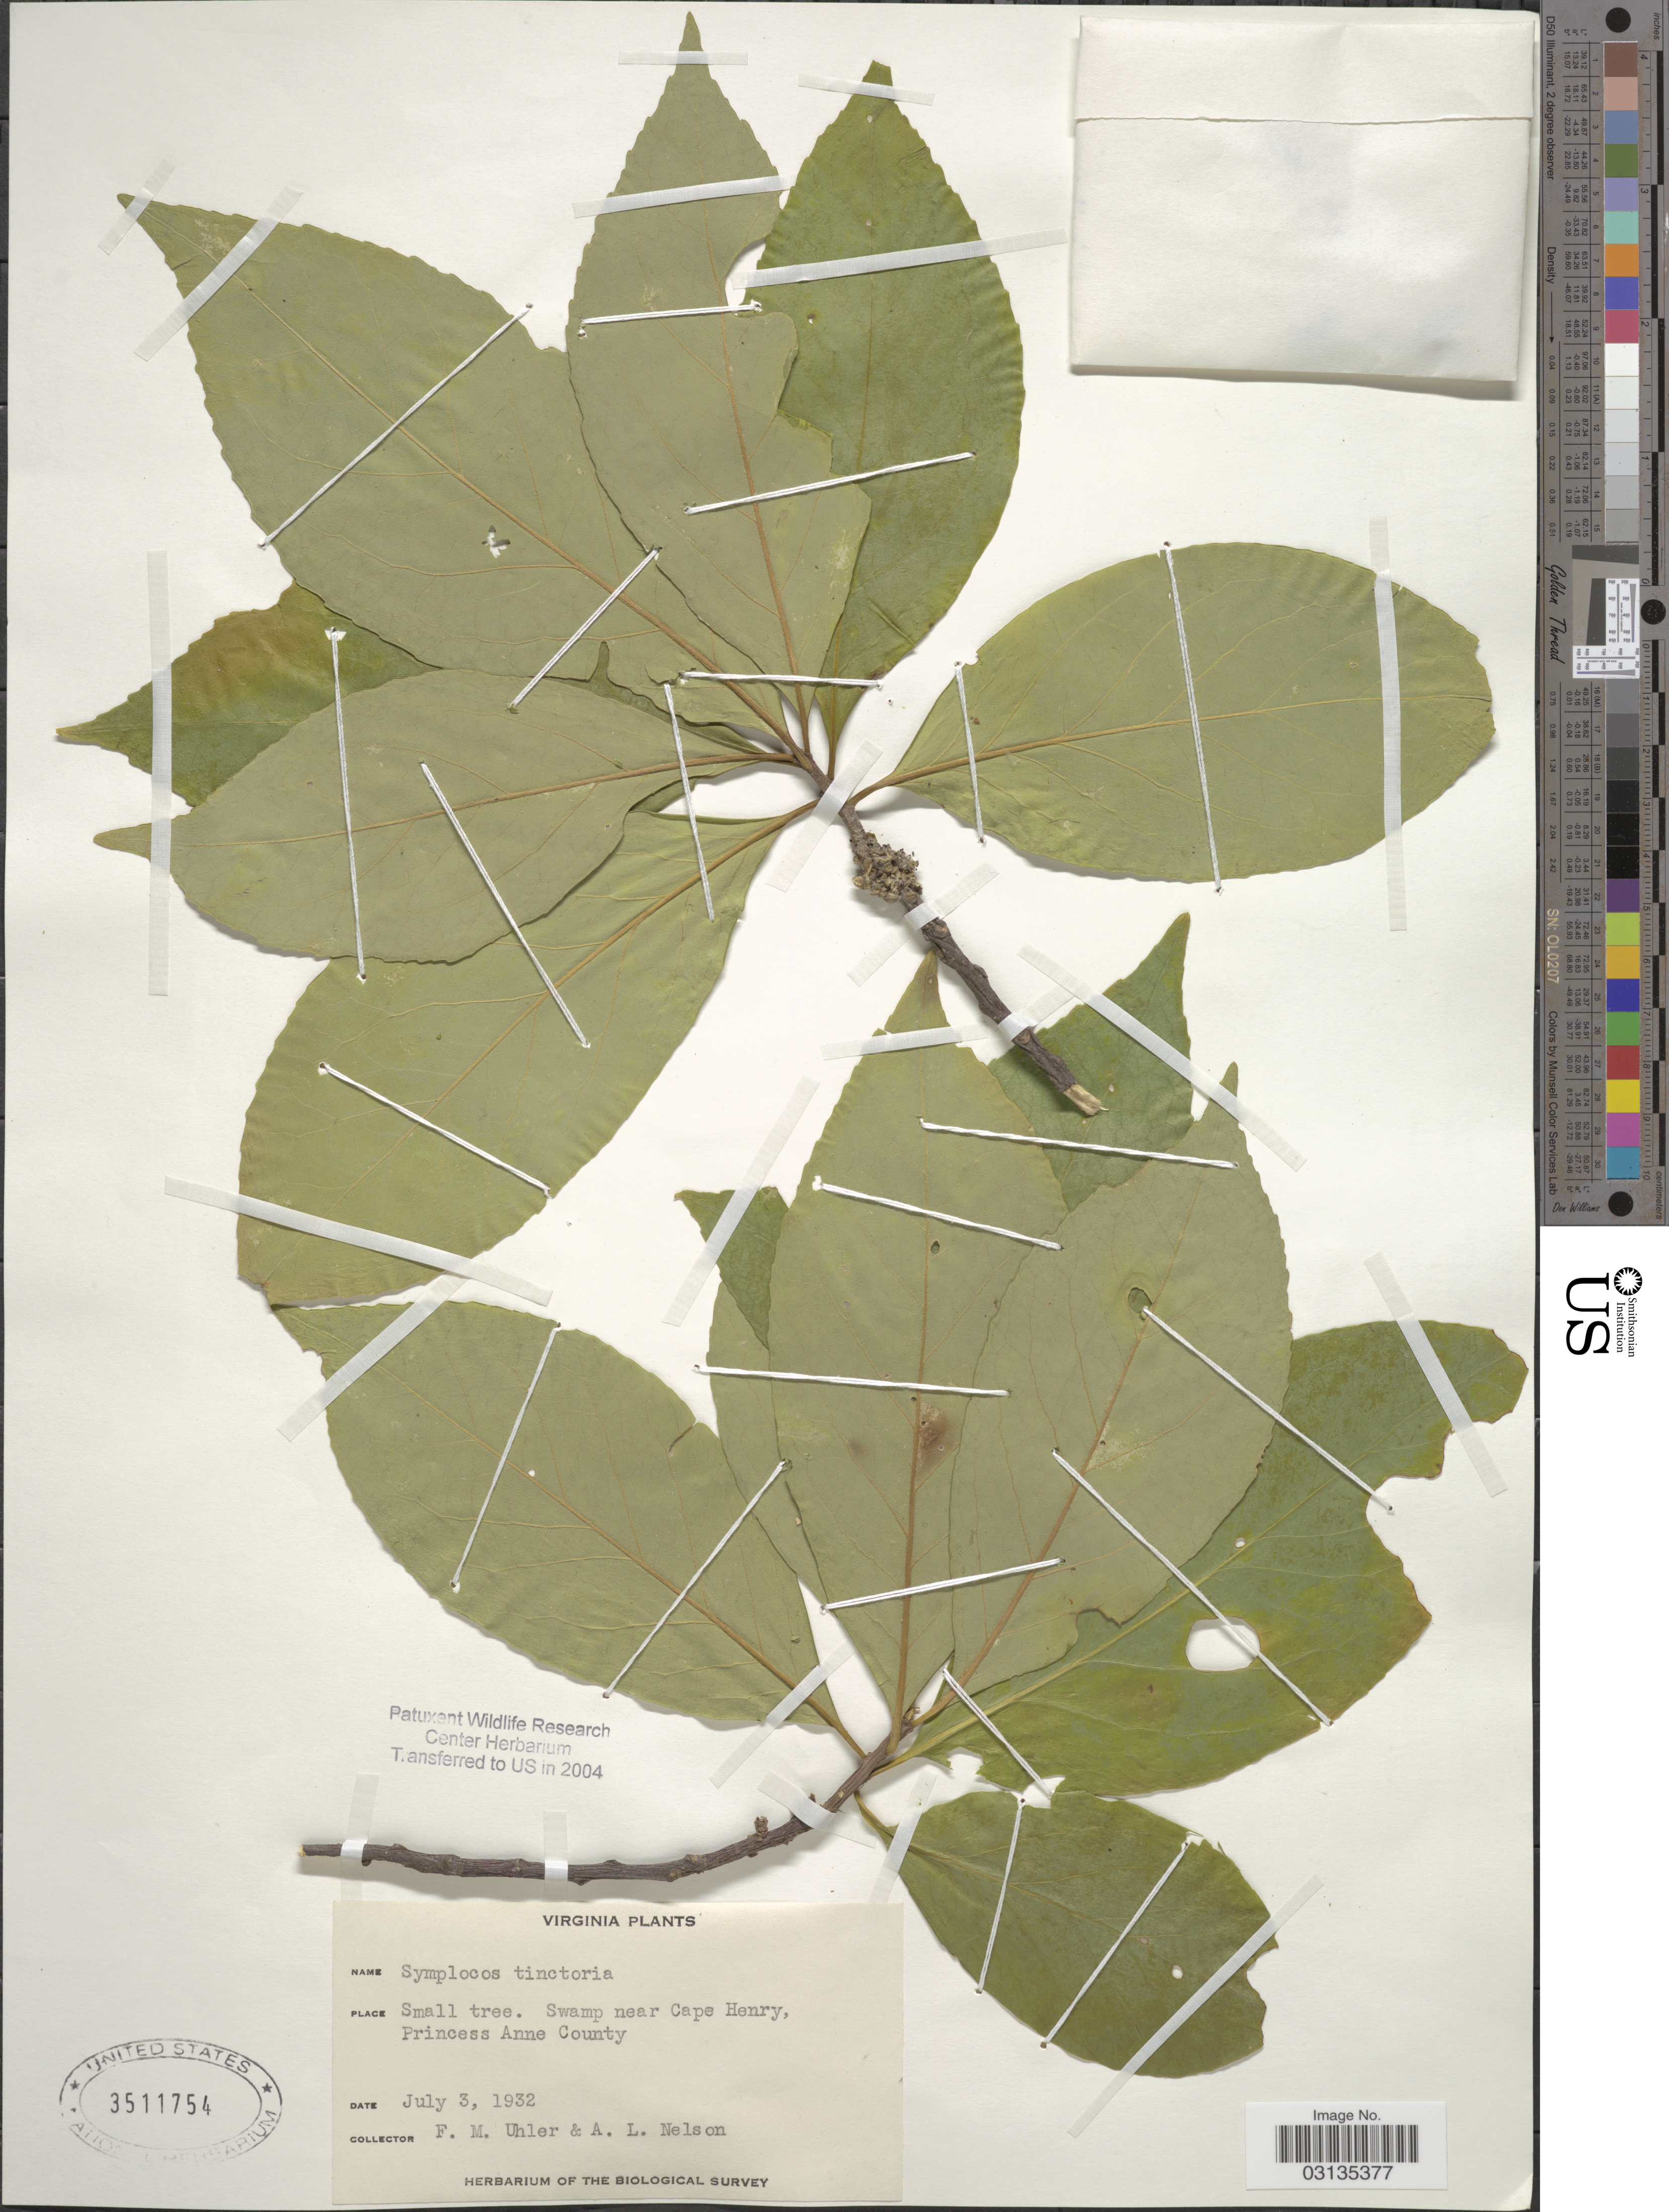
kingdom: Plantae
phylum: Tracheophyta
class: Magnoliopsida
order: Ericales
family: Symplocaceae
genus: Symplocos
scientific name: Symplocos tinctoria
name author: (L.) L'Hér.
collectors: F. M. Uhler & A. L. Nelson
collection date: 1932-07-03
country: United States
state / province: Virginia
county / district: City of Virginia Beach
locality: Swamp near Cape Henry, Princess Anne County.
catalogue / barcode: US 3511754